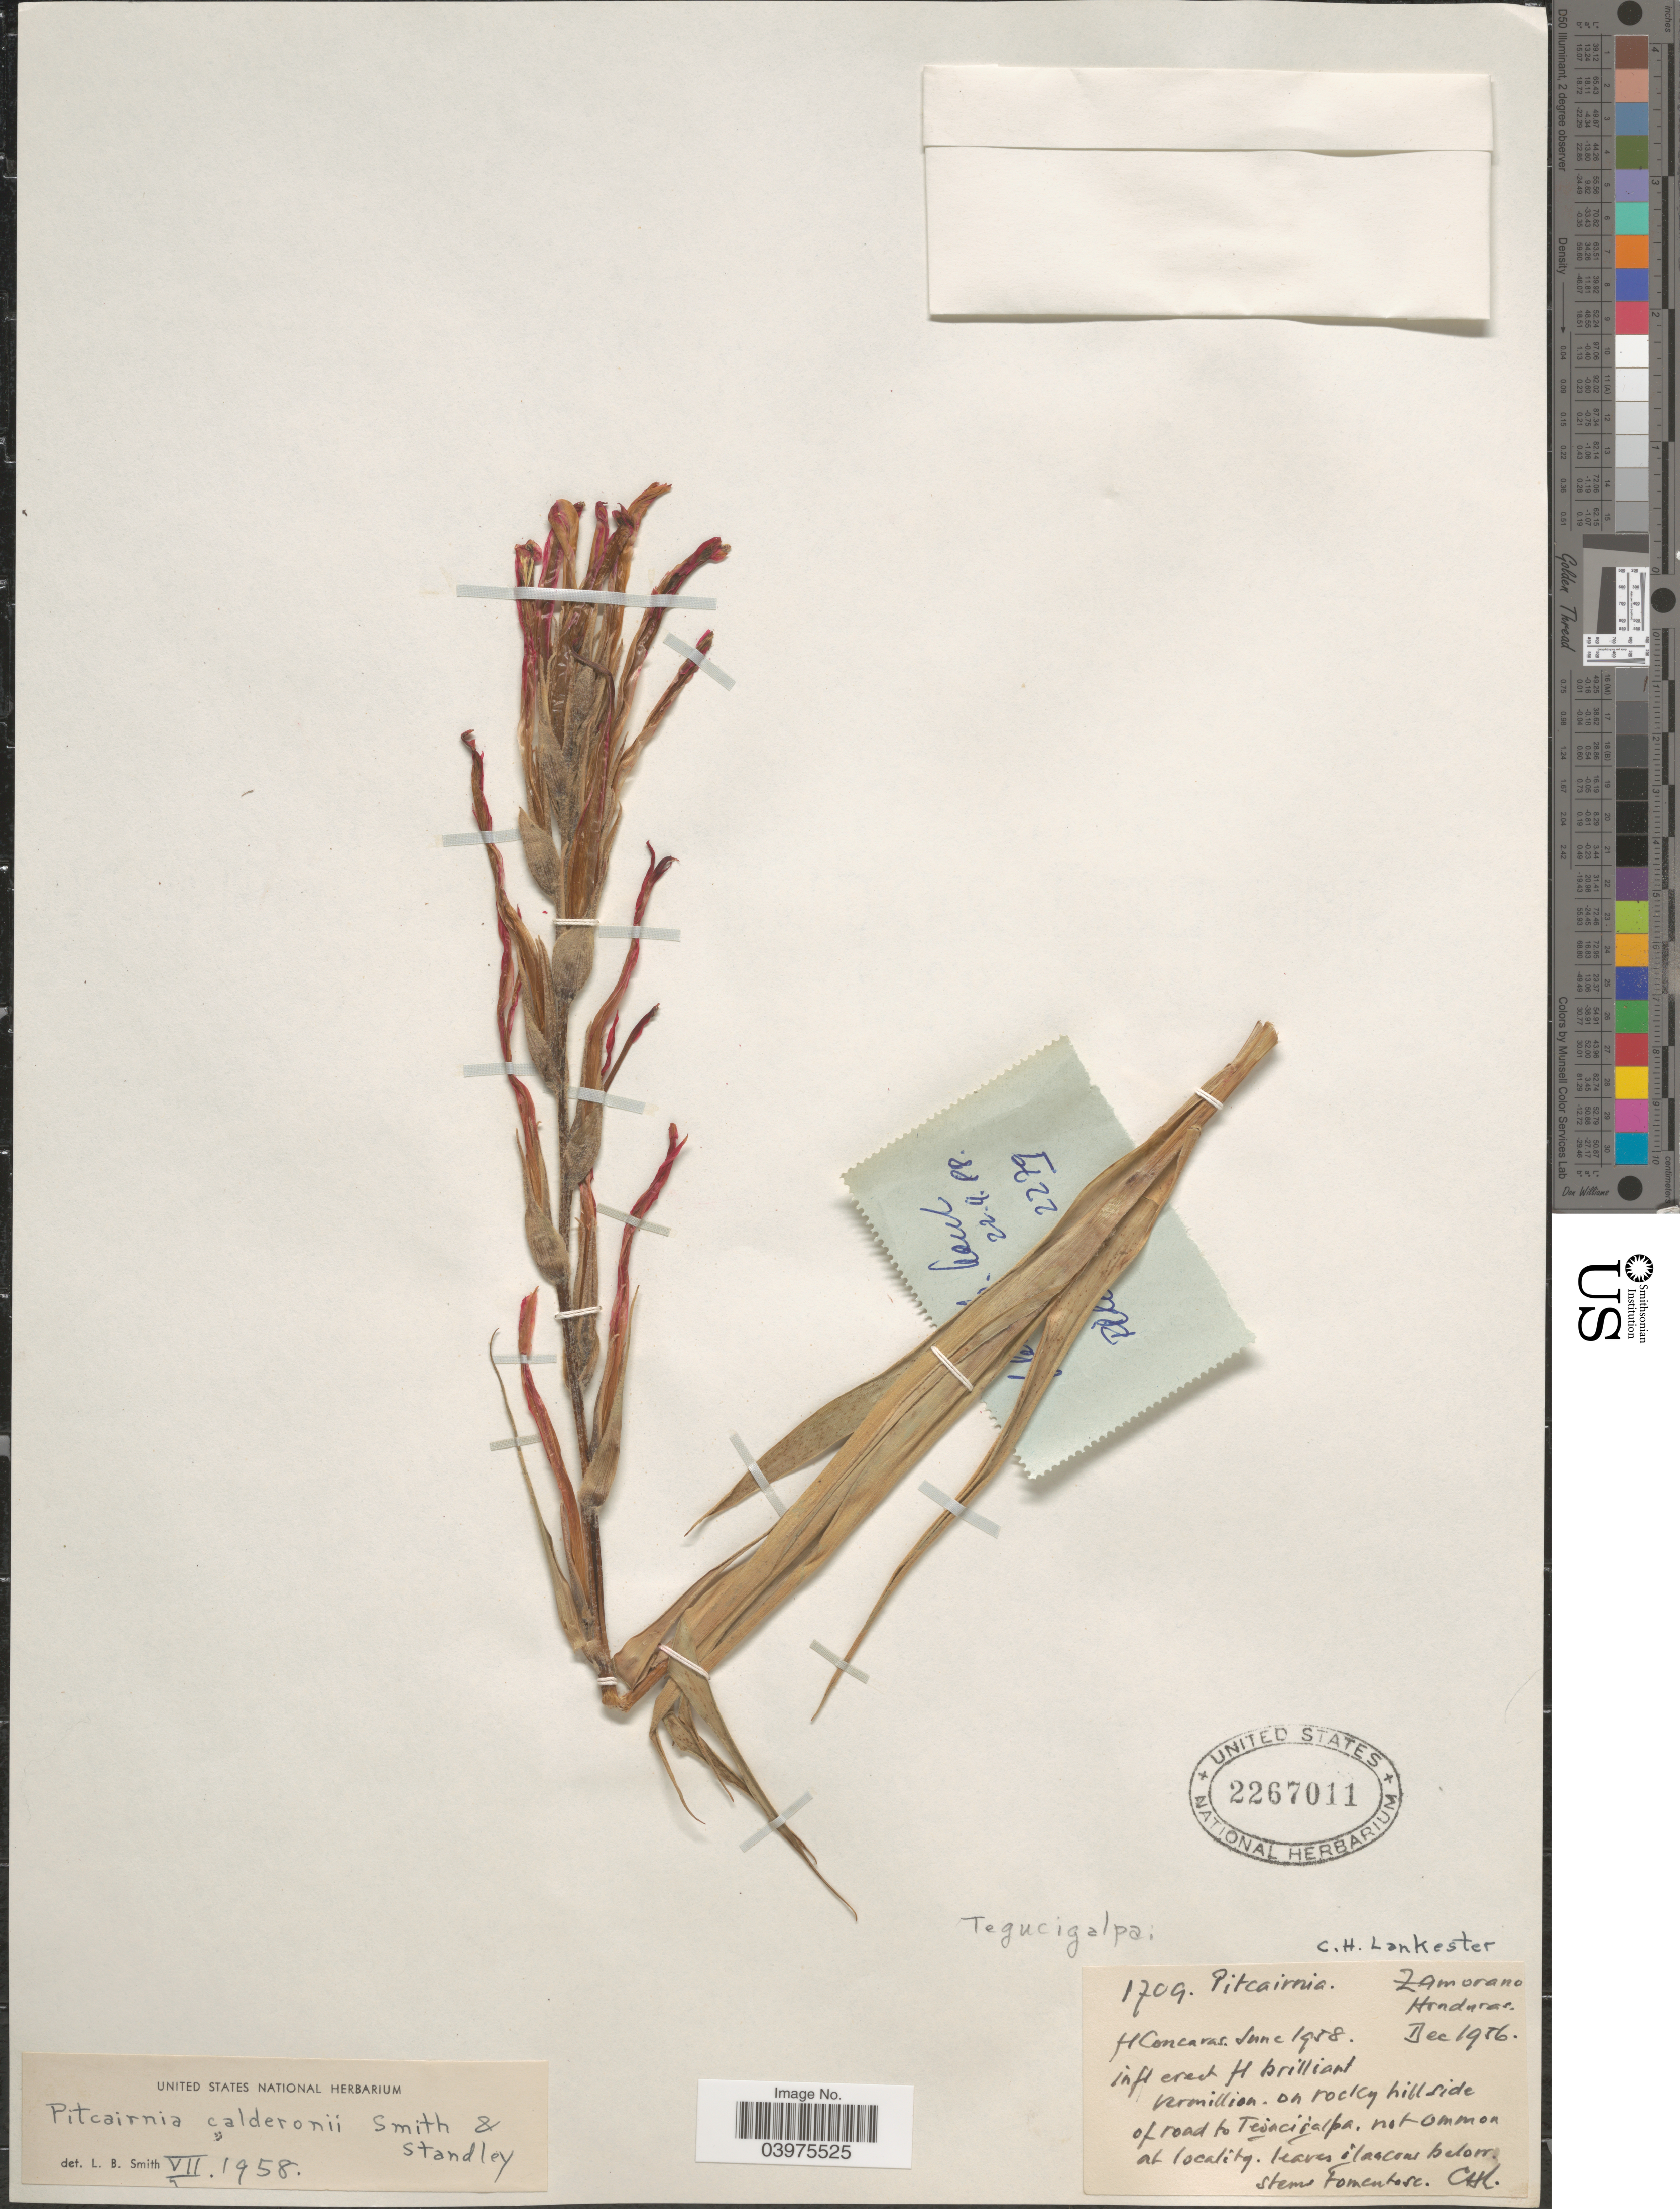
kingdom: Plantae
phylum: Tracheophyta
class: Liliopsida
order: Poales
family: Bromeliaceae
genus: Pitcairnia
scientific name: Pitcairnia calderonii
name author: Standl. & L.B. Sm.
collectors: C. H. Lankester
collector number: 1709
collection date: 1956-12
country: Honduras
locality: Tegucigalpa. Zamorano.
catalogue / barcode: US 2267011